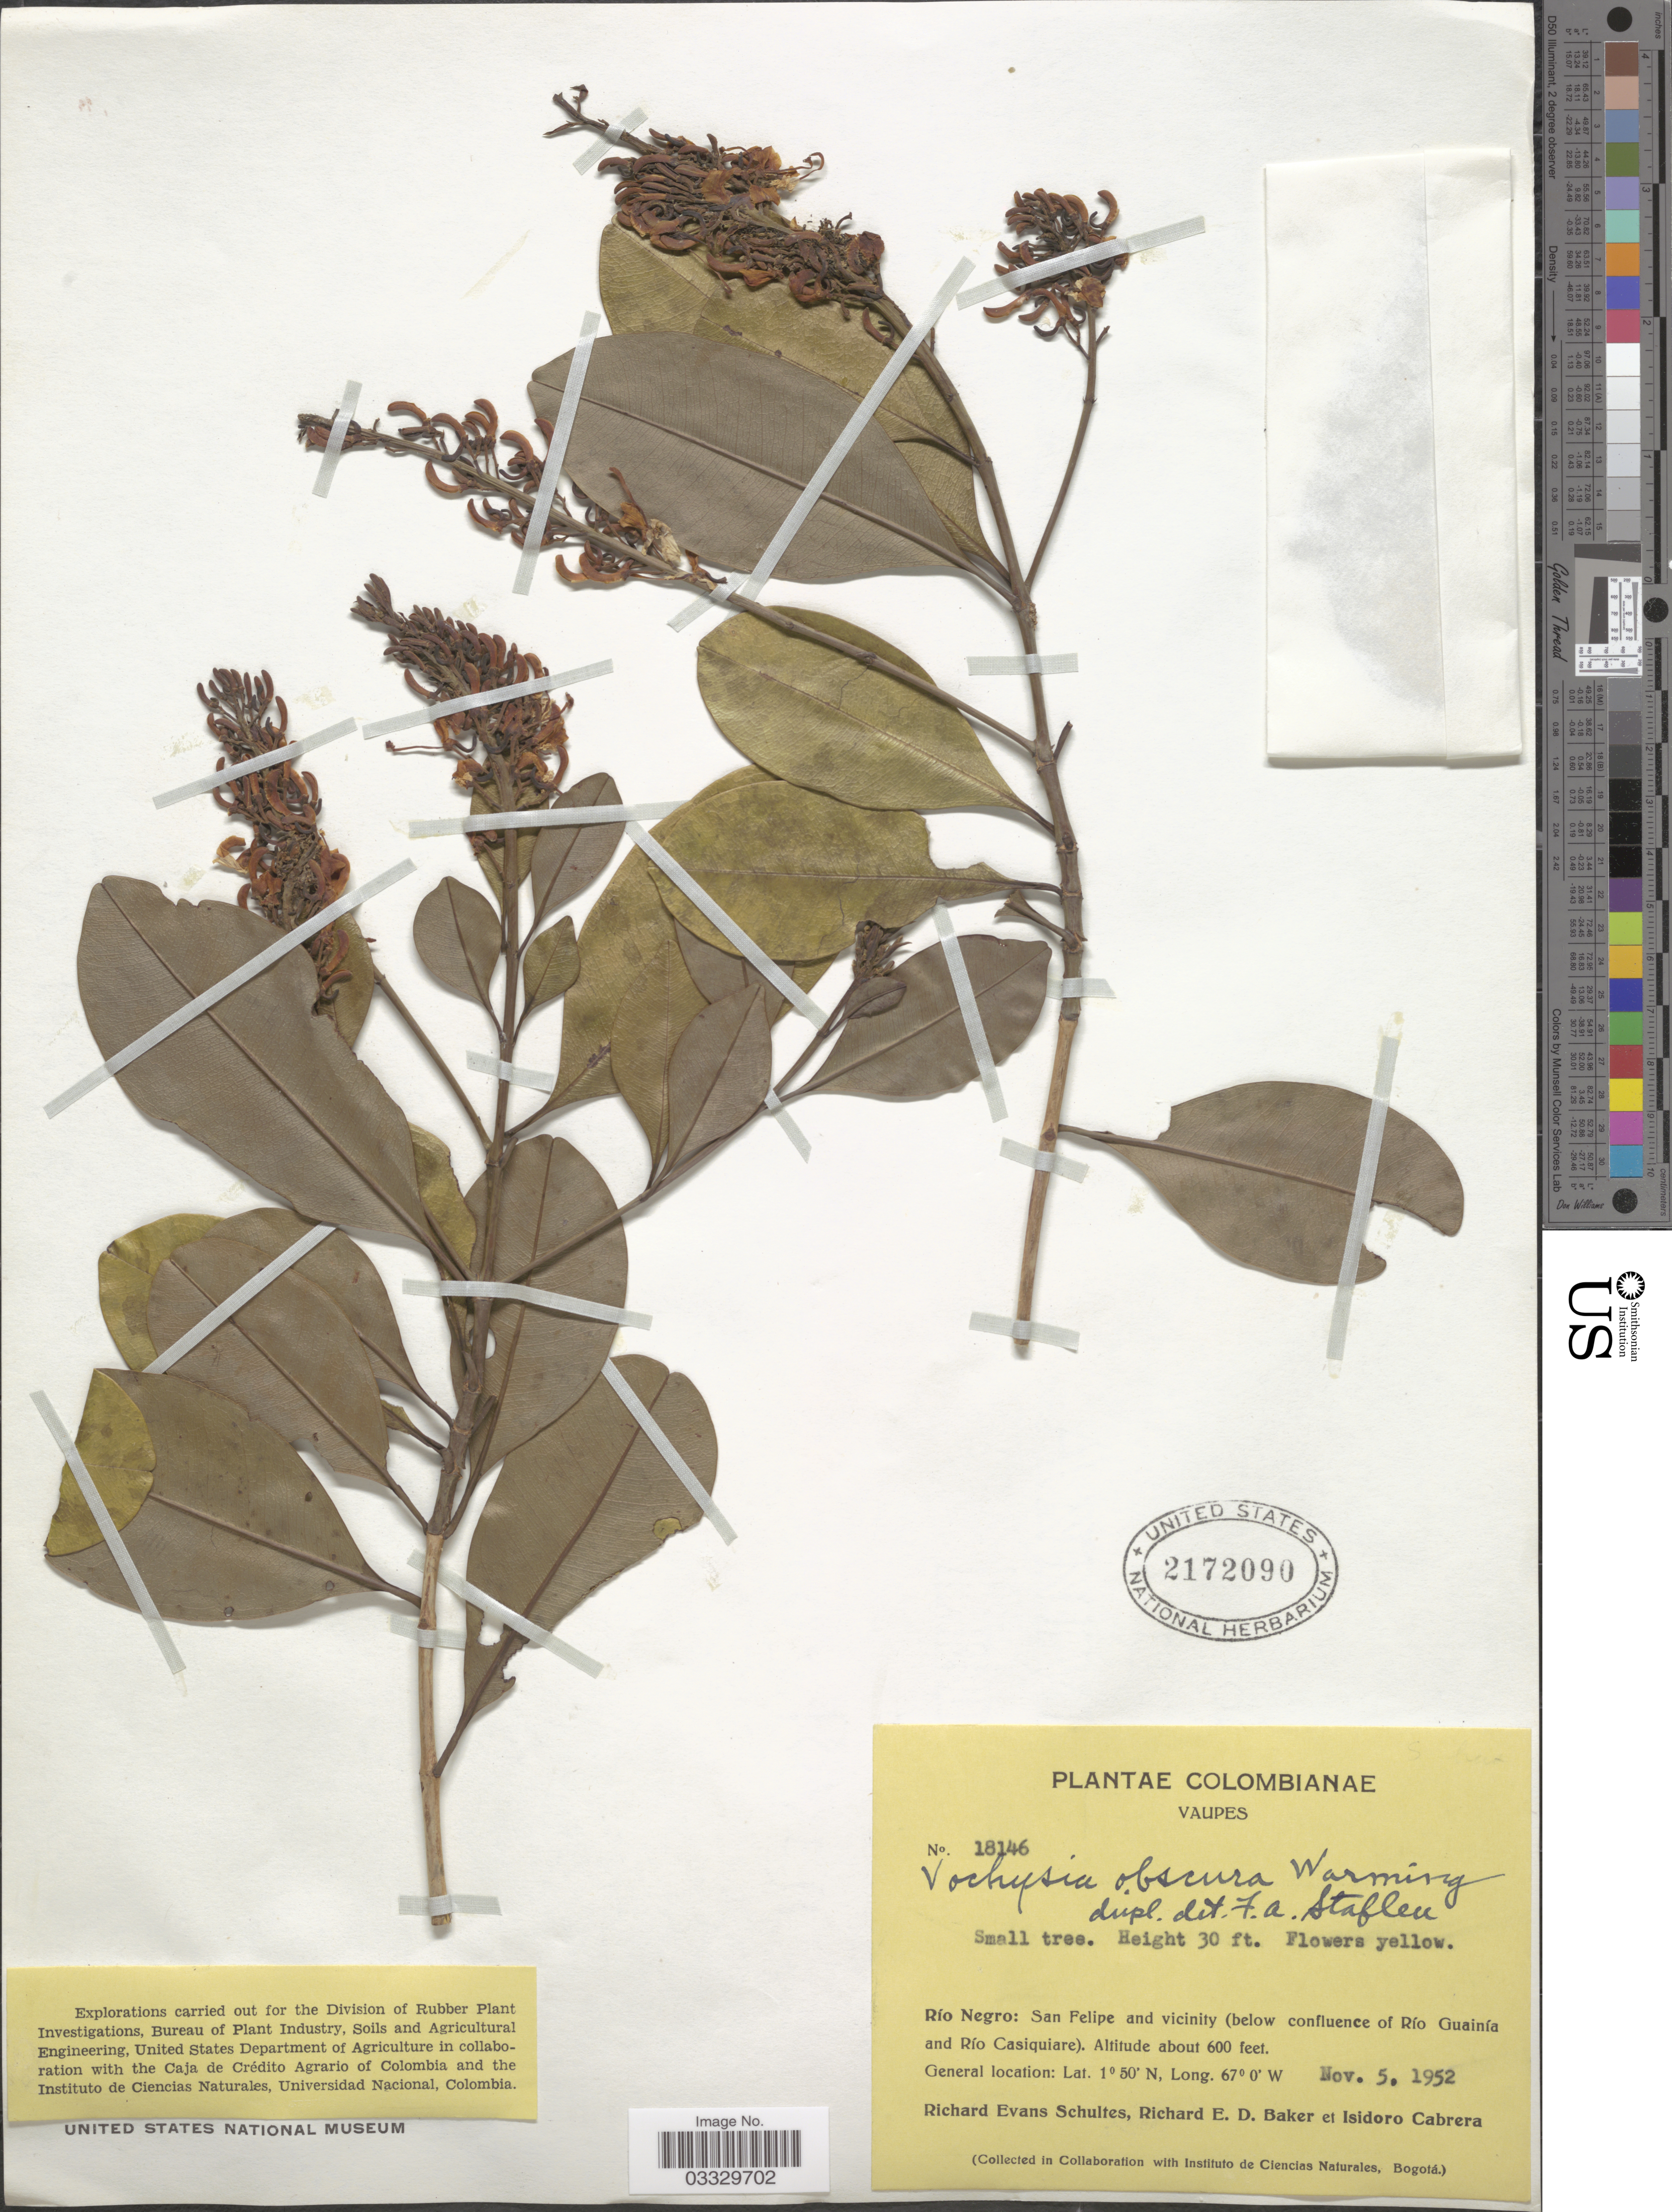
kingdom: Plantae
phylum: Tracheophyta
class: Magnoliopsida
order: Myrtales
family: Vochysiaceae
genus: Vochysia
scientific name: Vochysia obscura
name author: Warm.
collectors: R. E. Schultes, R. E. D. Baker & I. Cabrera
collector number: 18146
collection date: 1952-11-05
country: Colombia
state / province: Vaupés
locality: Río Negro: San Felipe and vicinity (below confluence of Río Guainía and Río Casiquiare).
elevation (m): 183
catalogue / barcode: US 2172090